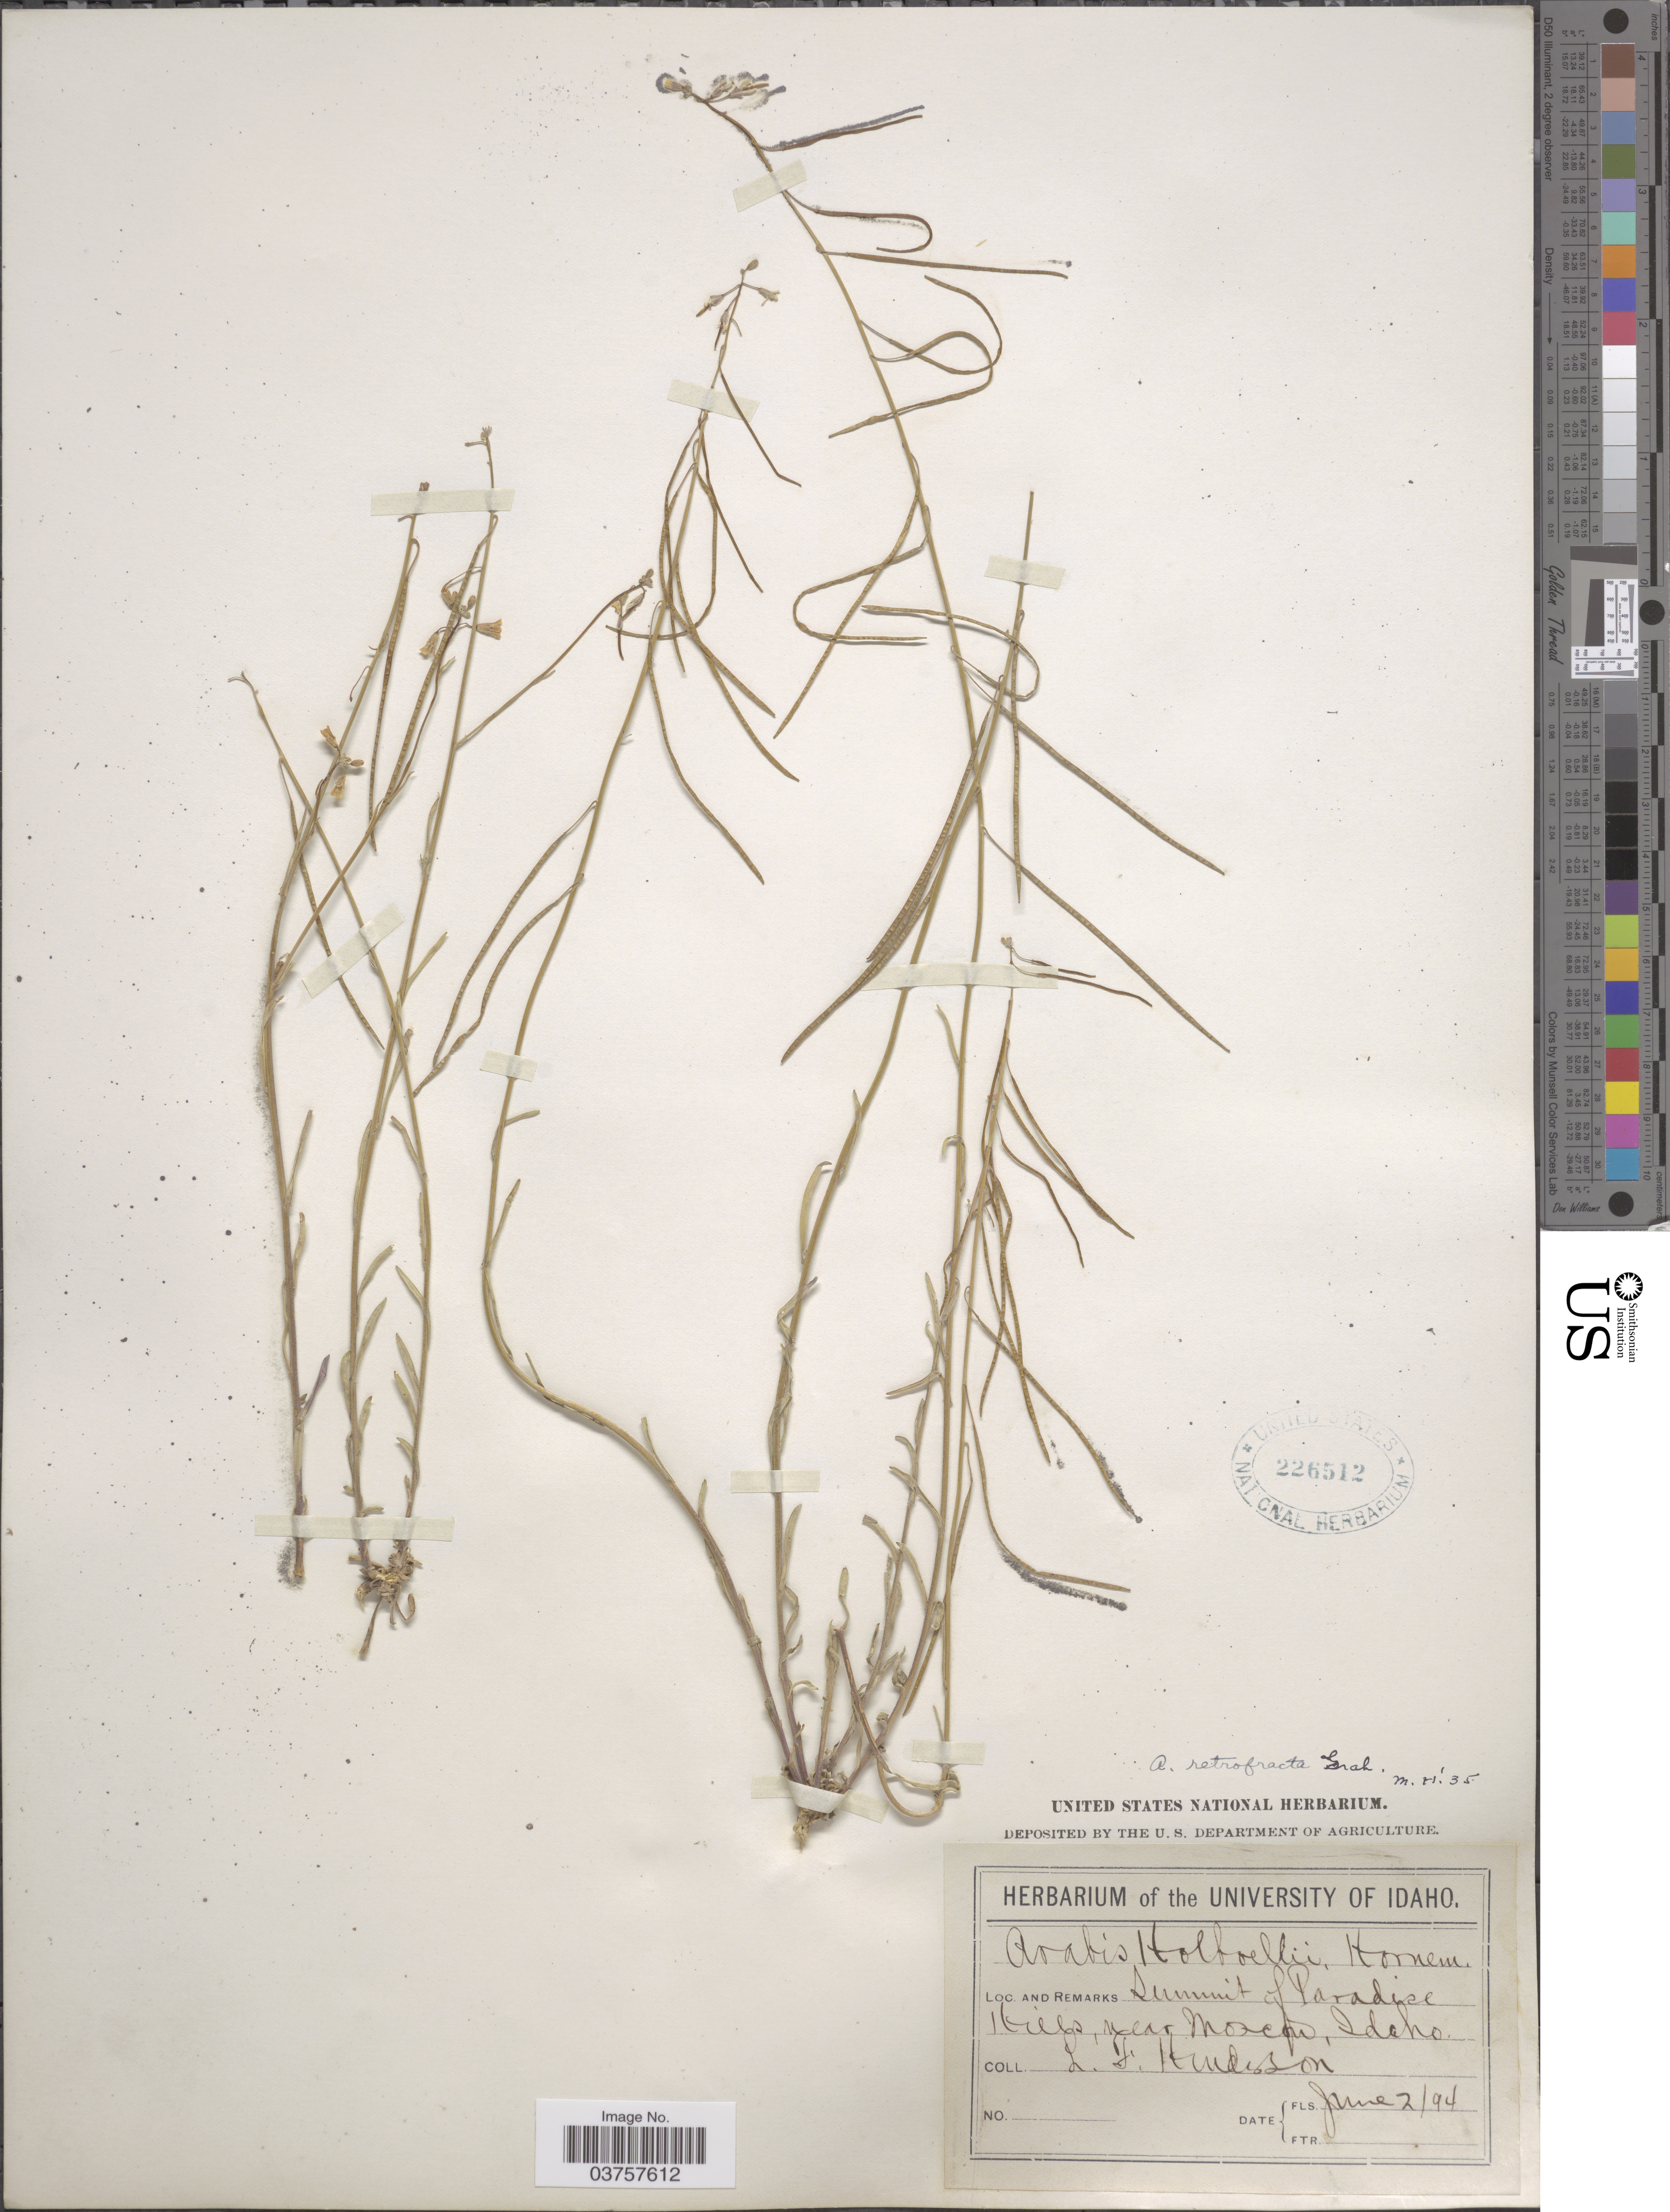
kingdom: Plantae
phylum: Tracheophyta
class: Magnoliopsida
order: Brassicales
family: Brassicaceae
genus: Arabis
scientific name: Arabis holboellii var. retrofracta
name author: Rydb.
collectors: L. Henderson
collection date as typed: Transcribed d/m/y: 2/6/94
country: United States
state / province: Idaho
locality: Summit of Paradise. Hills, near Moscow.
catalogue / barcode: US 226512